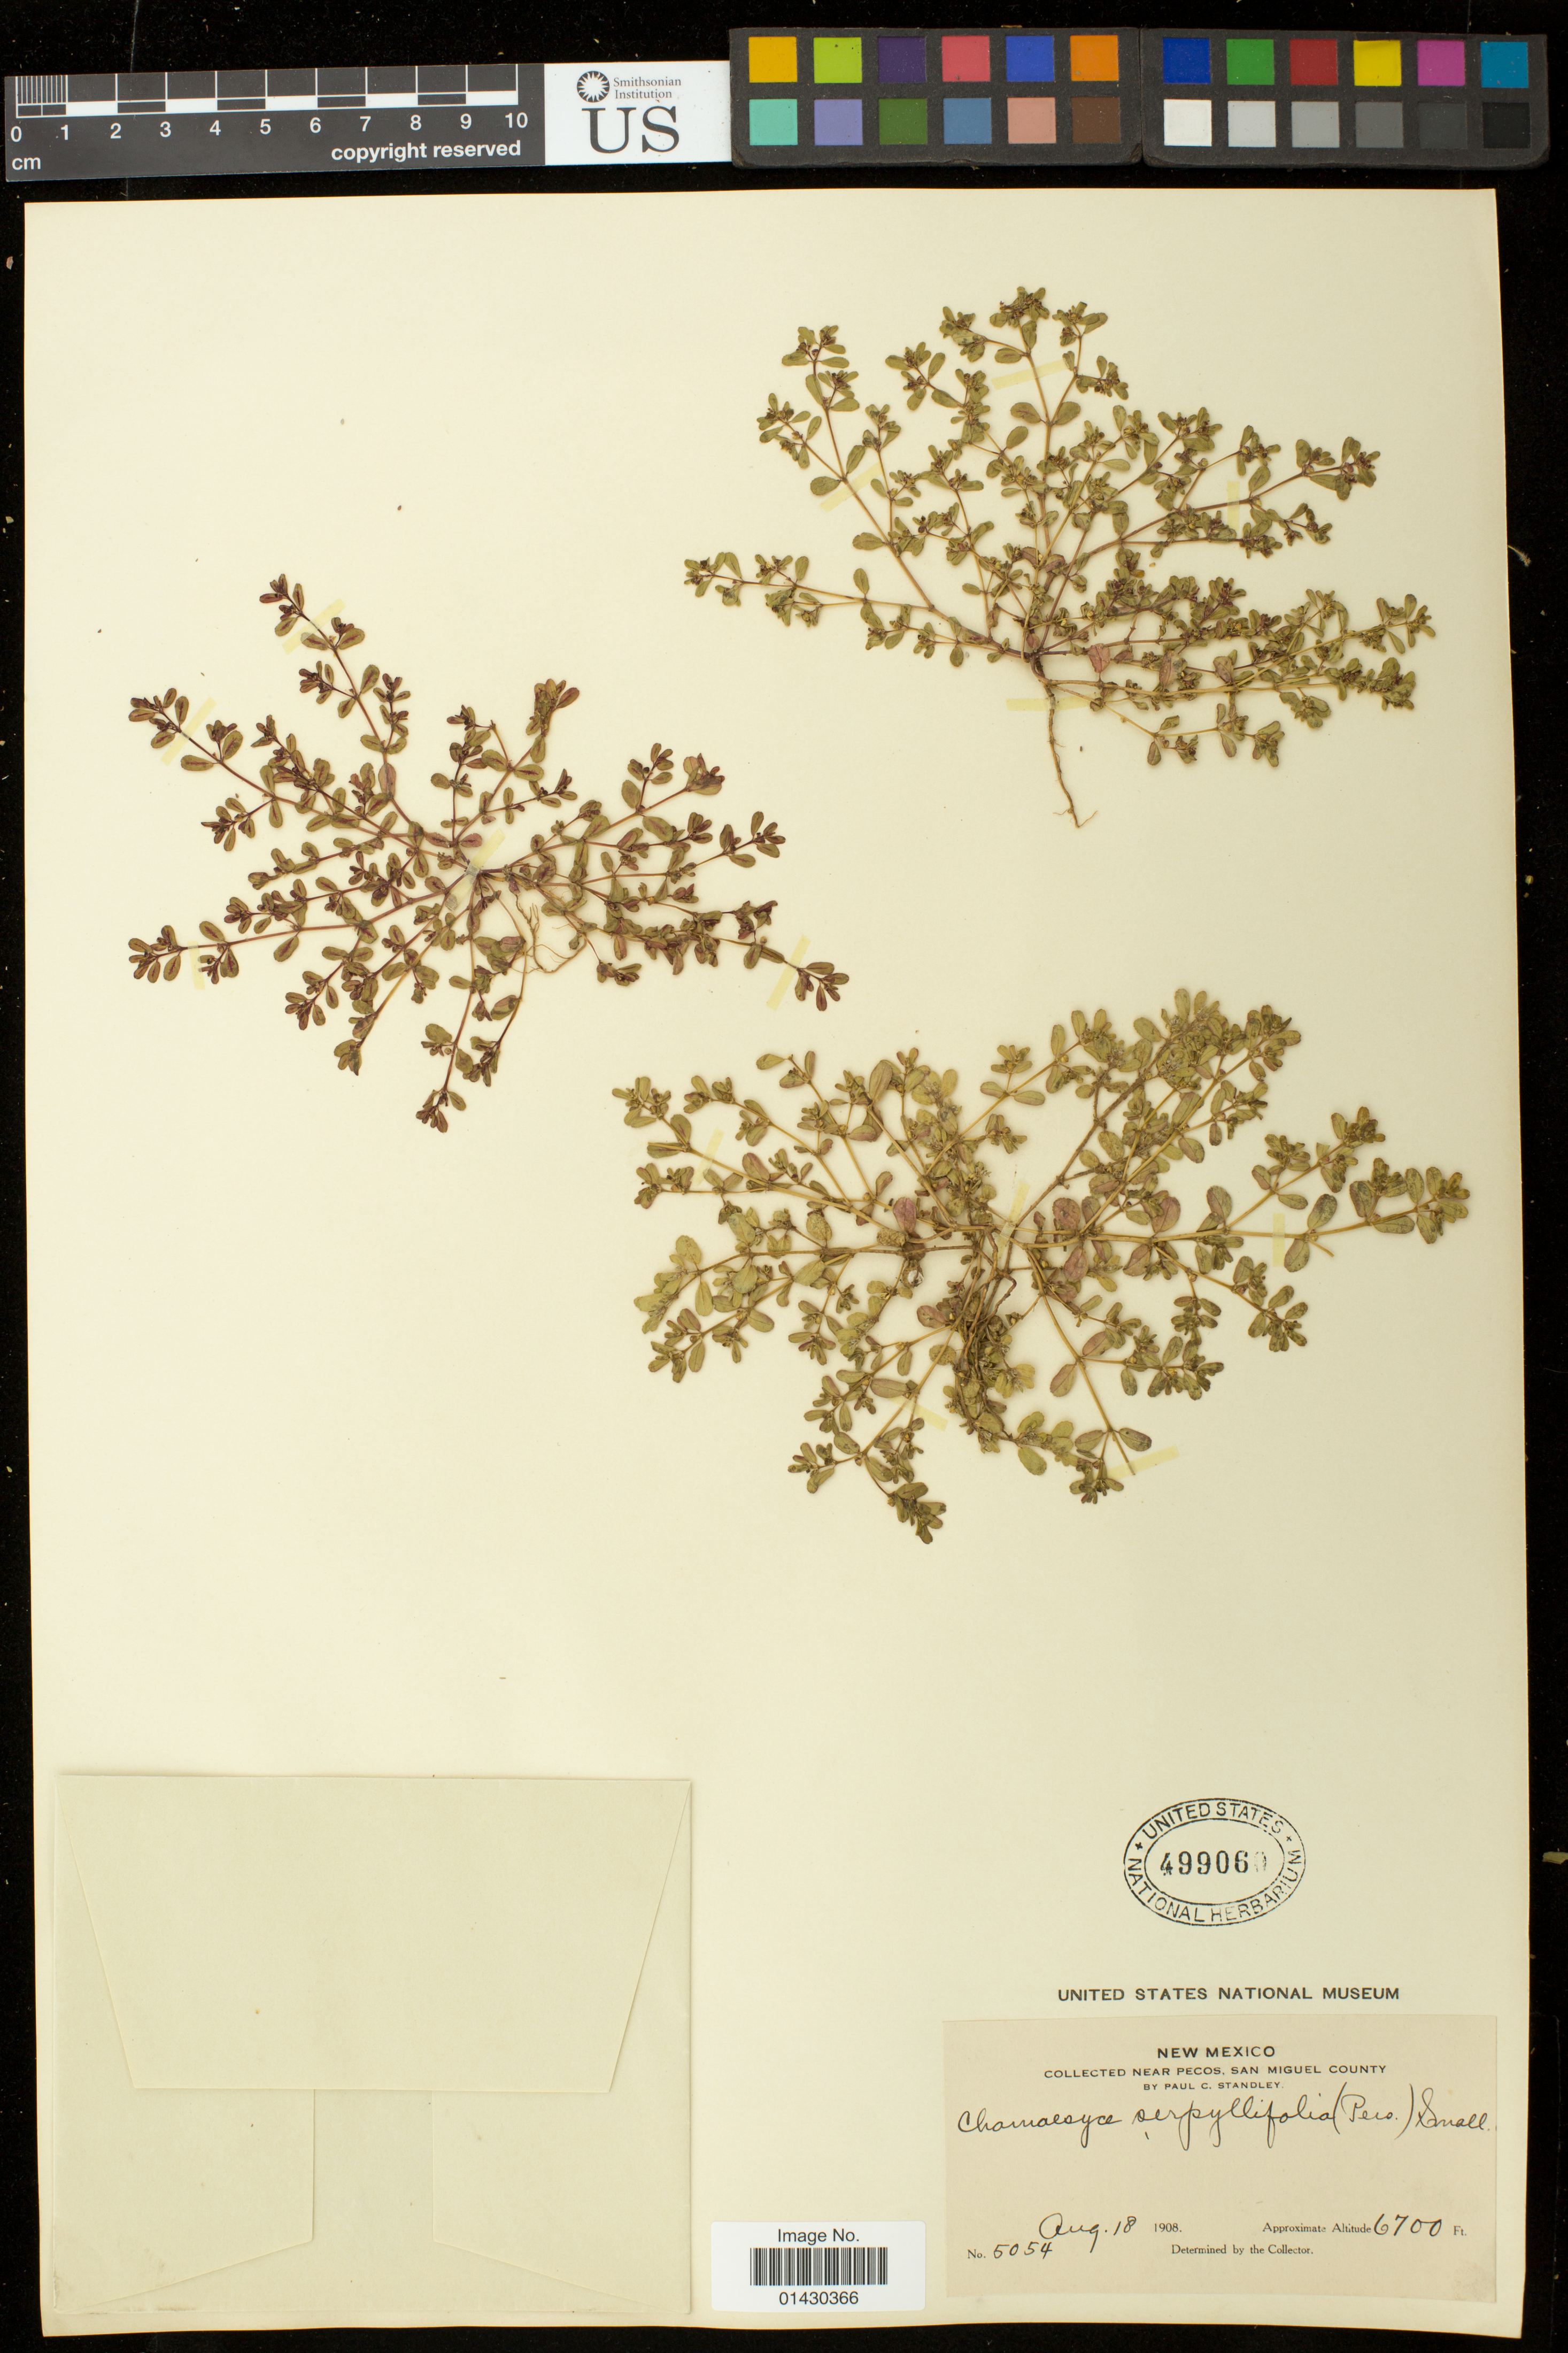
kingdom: Plantae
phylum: Tracheophyta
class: Magnoliopsida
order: Malpighiales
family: Euphorbiaceae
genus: Euphorbia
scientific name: Euphorbia serpillifolia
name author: Pers.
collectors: P. C. Standley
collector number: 5054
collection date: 1908-08-18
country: United States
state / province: New Mexico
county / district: San Miguel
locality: Near Pecos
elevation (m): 2042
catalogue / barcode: US 499060